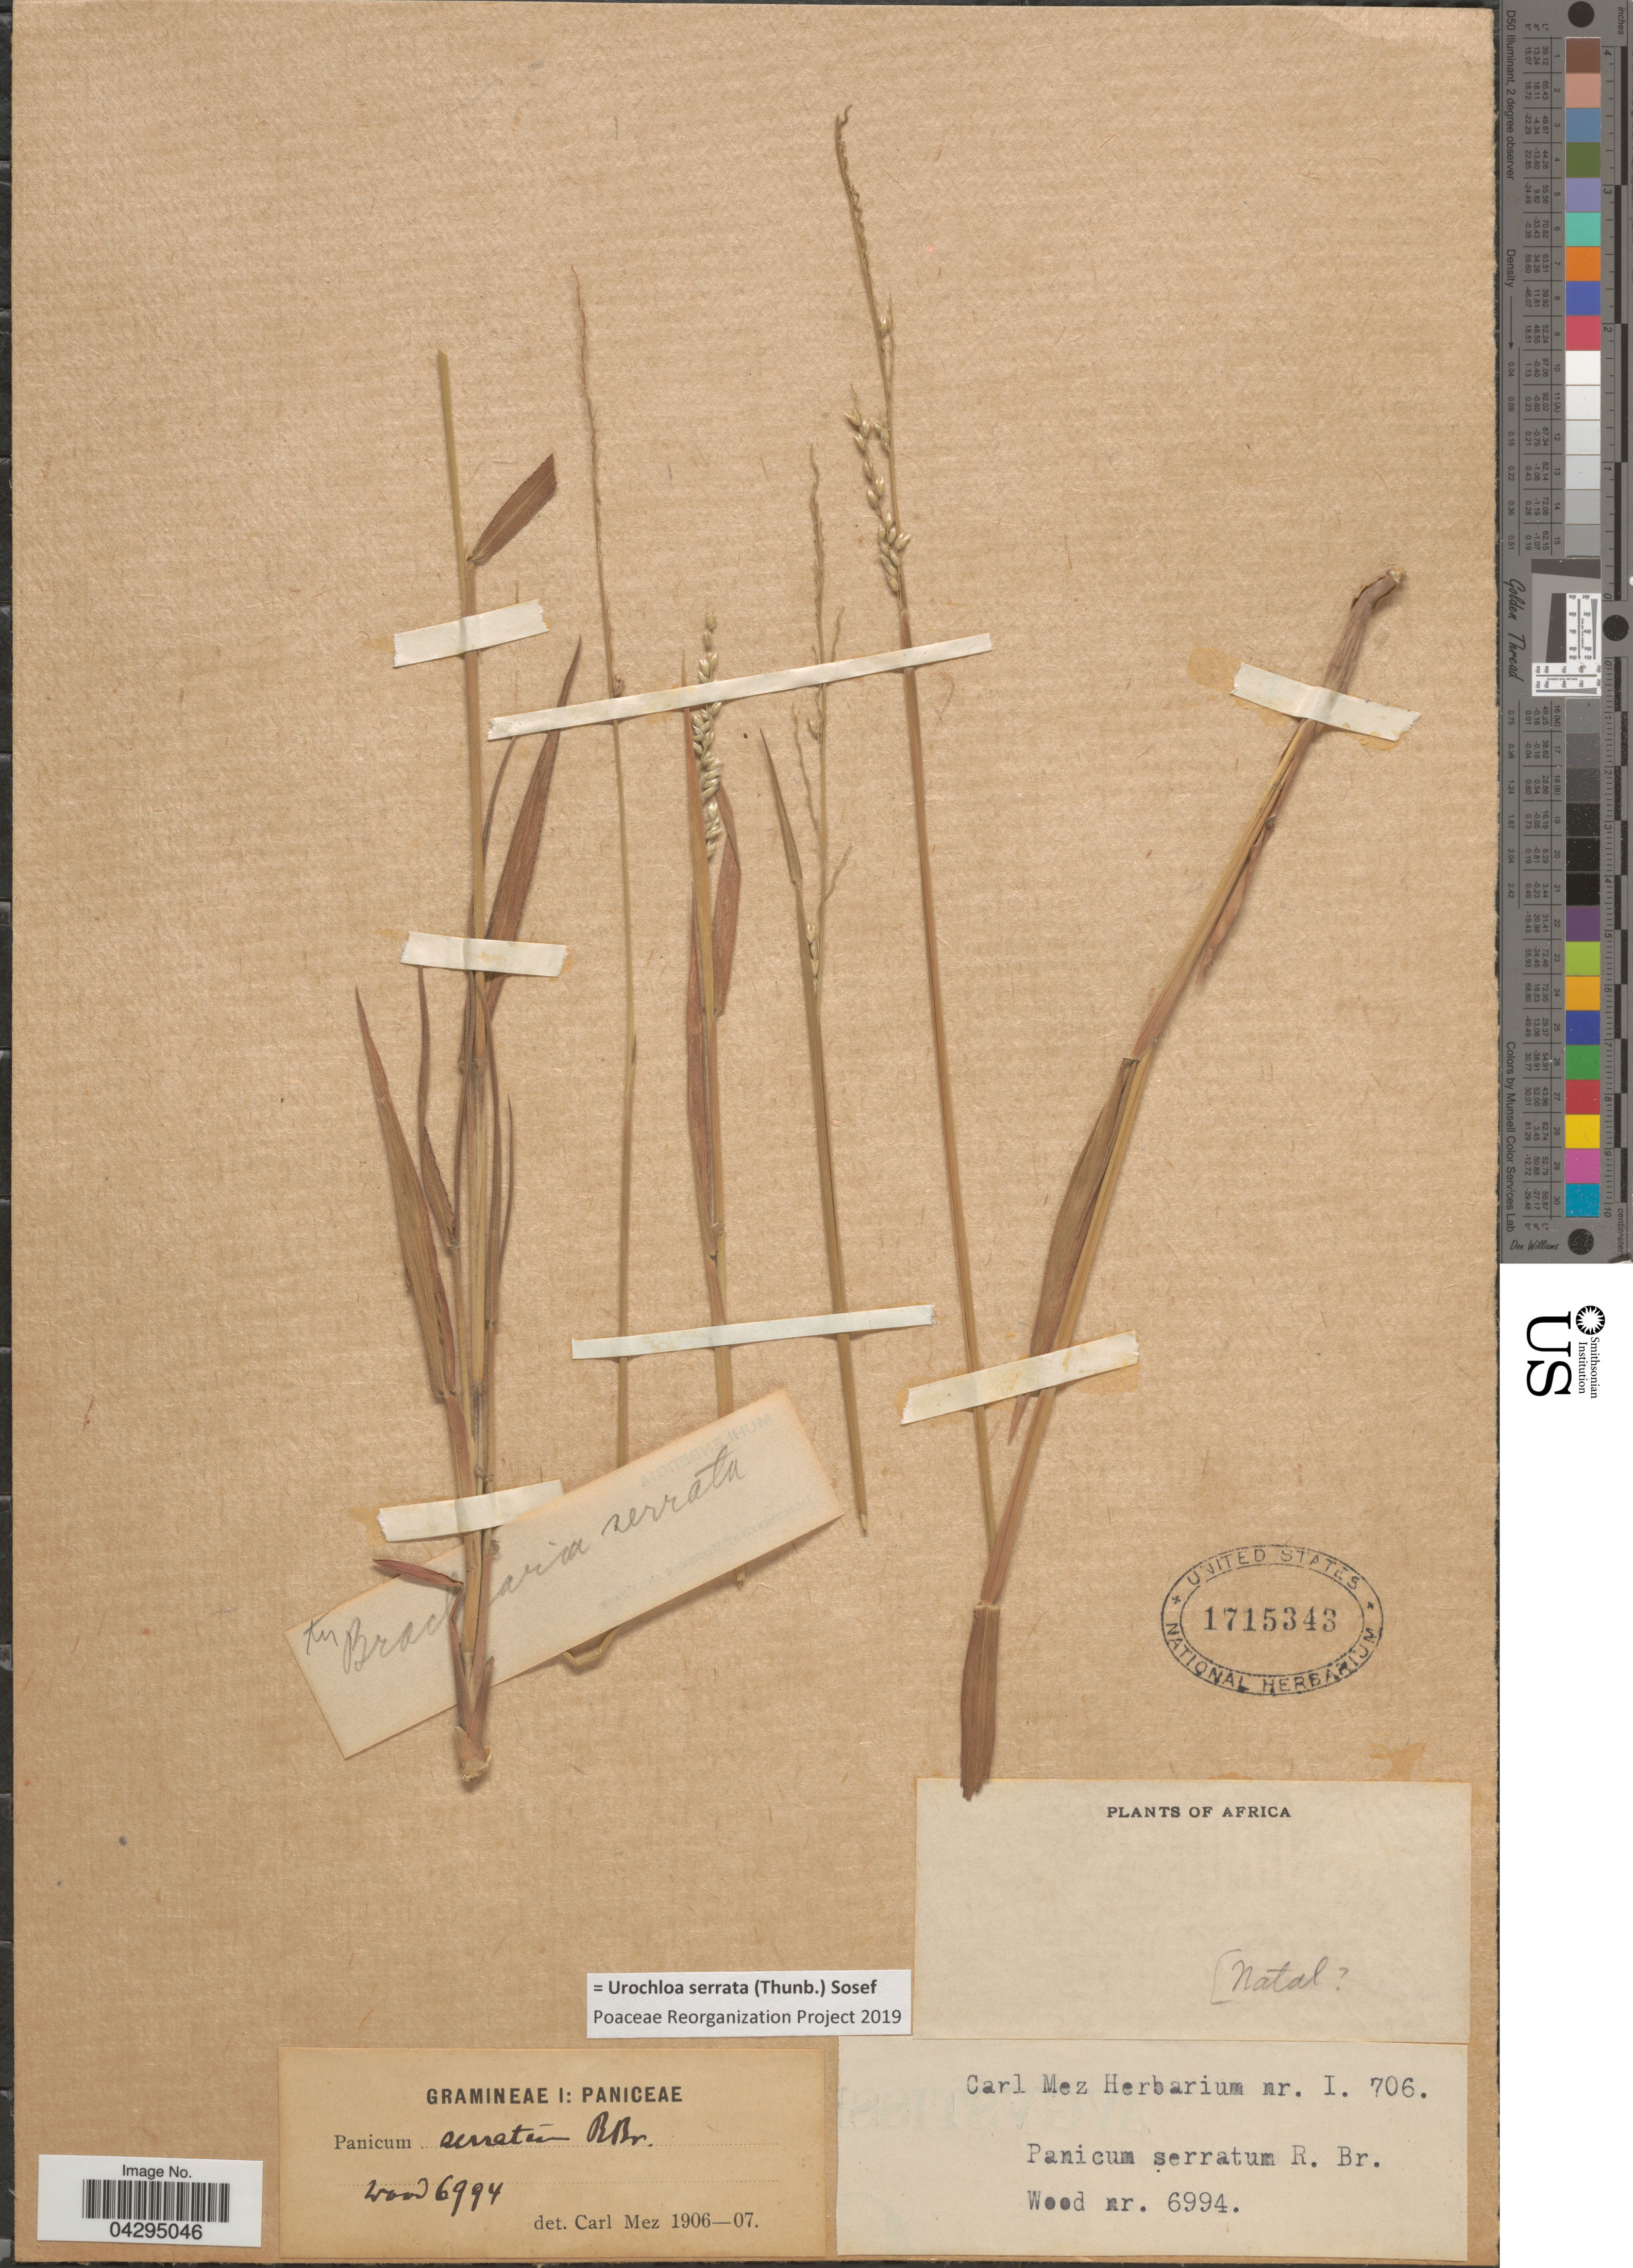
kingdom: Plantae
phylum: Tracheophyta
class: Liliopsida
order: Poales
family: Poaceae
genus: Urochloa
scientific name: Urochloa serrata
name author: (Thunb.) Sosef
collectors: Wood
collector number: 6994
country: South Africa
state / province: KwaZulu-Natal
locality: Natal.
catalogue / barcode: US 1715343